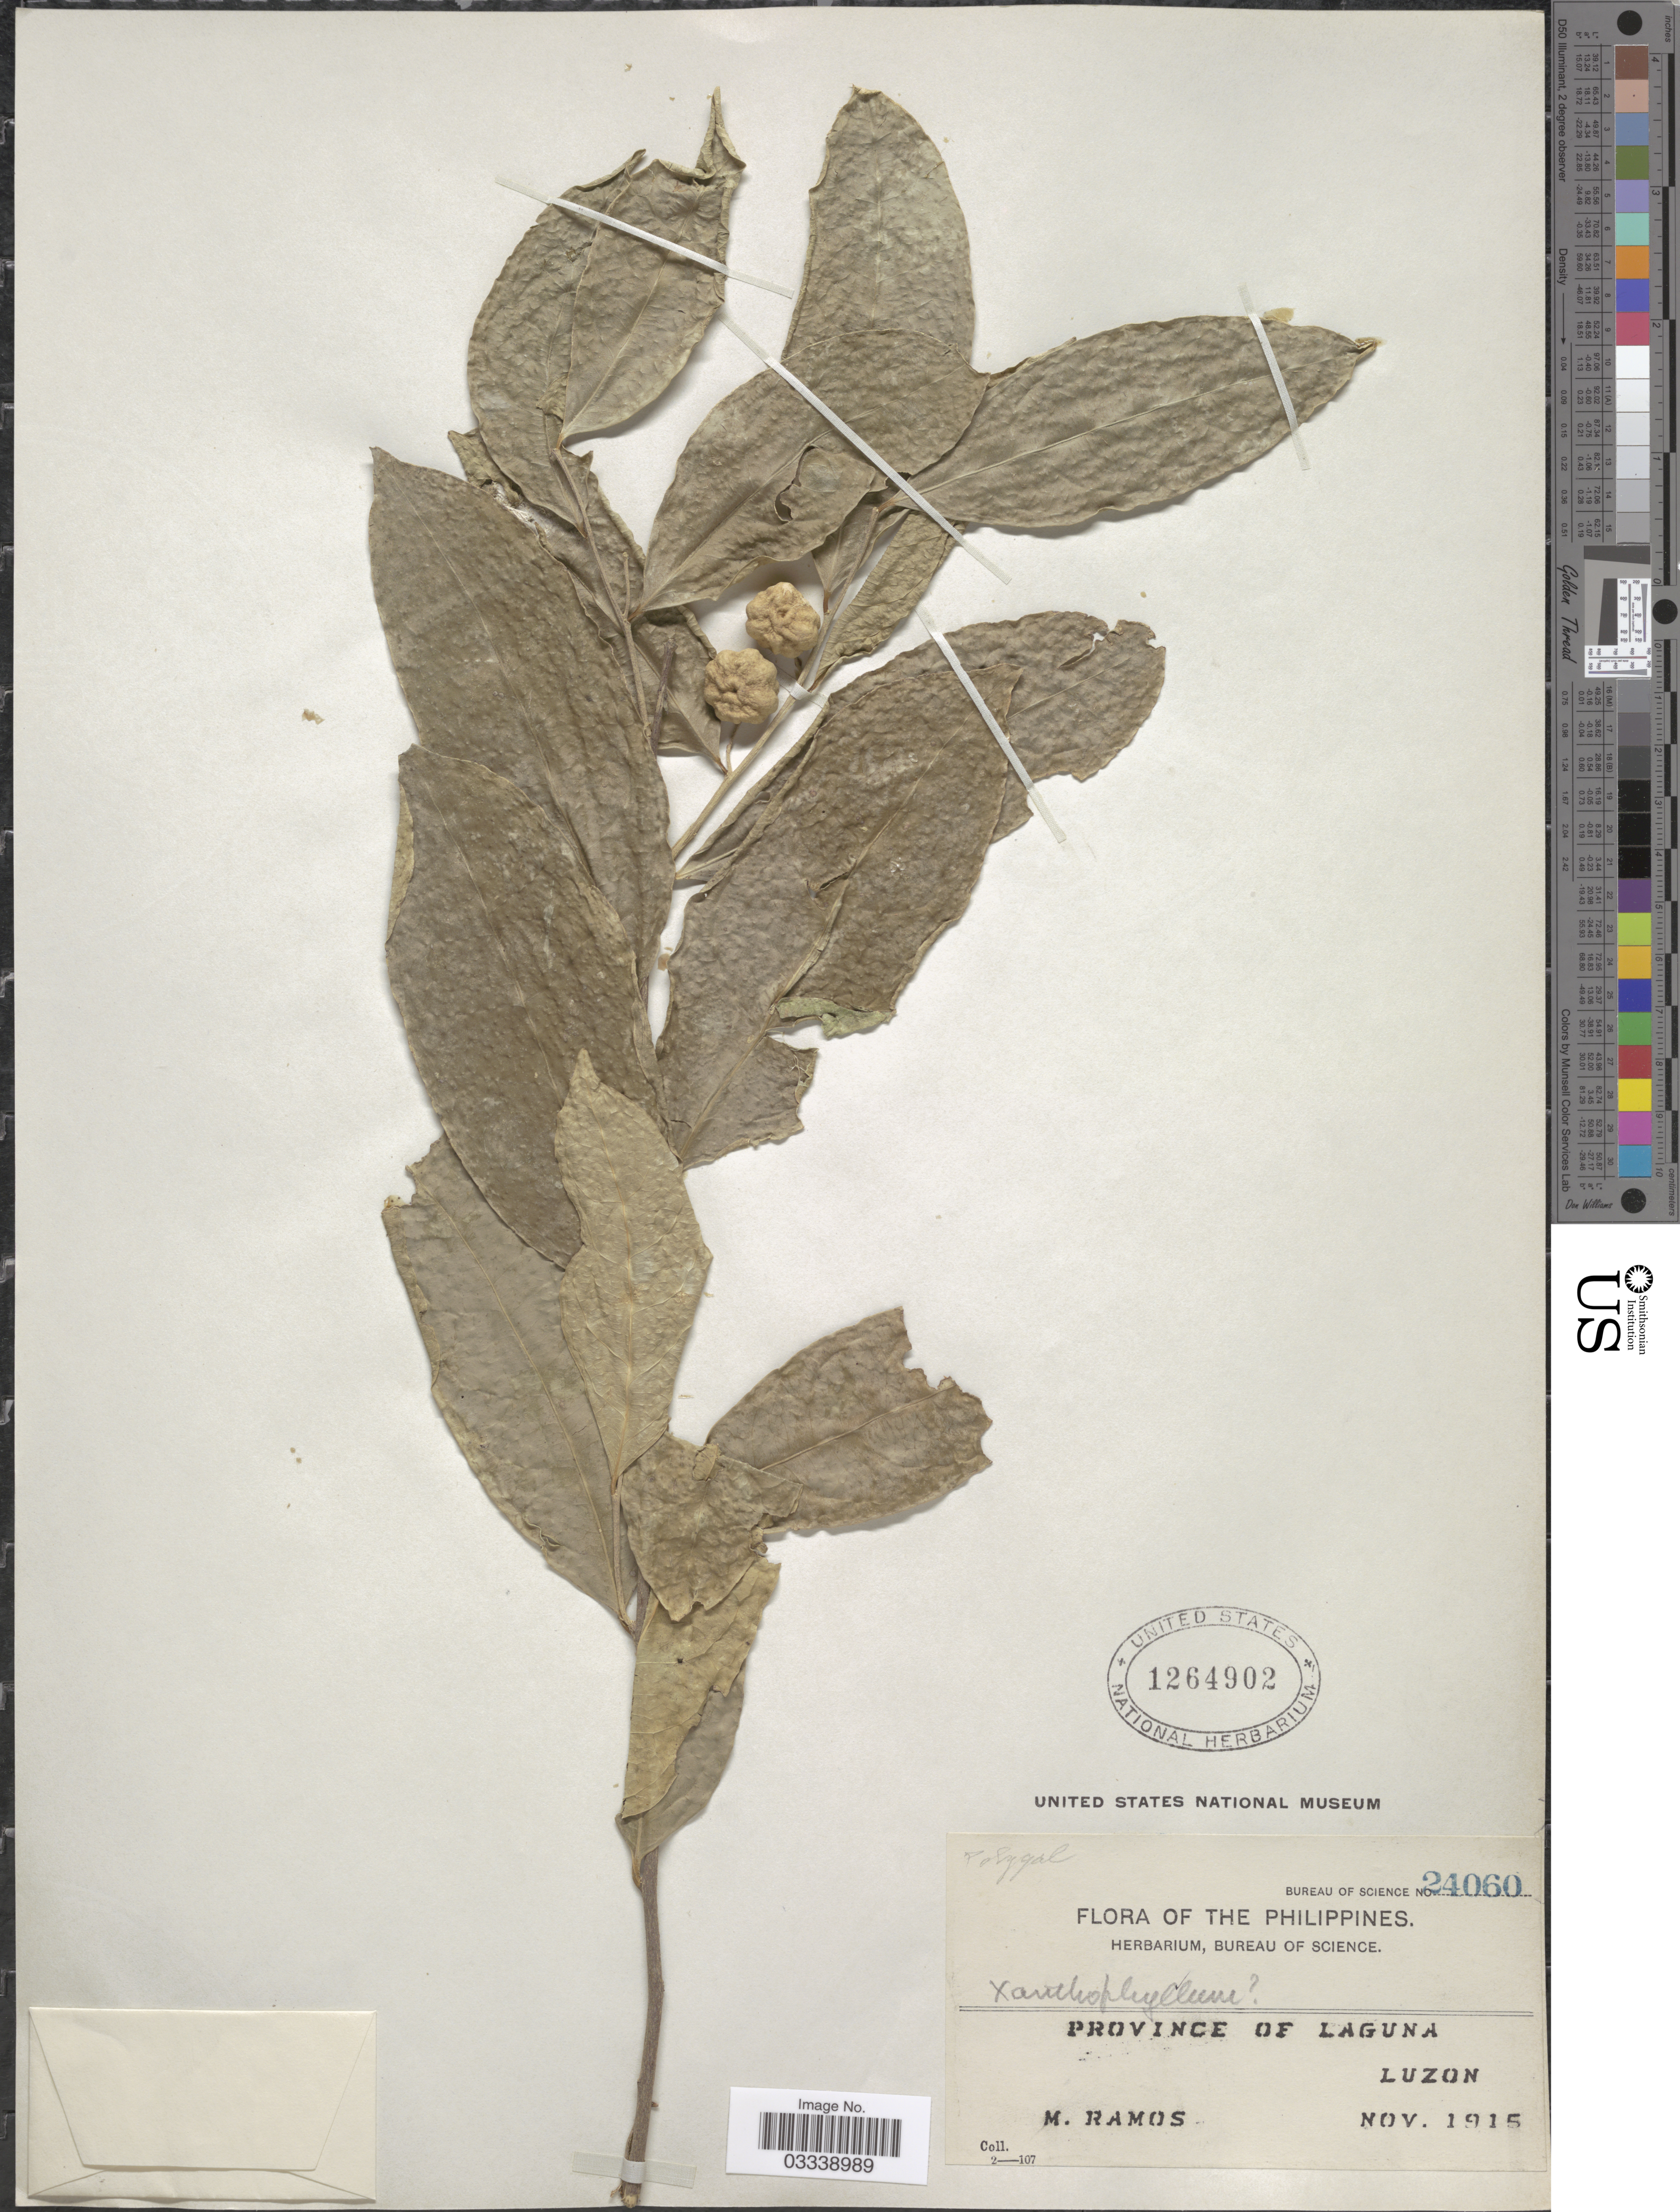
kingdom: Plantae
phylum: Tracheophyta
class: Magnoliopsida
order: Fabales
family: Polygalaceae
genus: Xanthophyllum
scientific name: Xanthophyllum sp.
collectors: M. Ramos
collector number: Bureau of Science 24060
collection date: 1915-11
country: Philippines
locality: Province of Laguna, Luzon.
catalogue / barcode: US 1264902